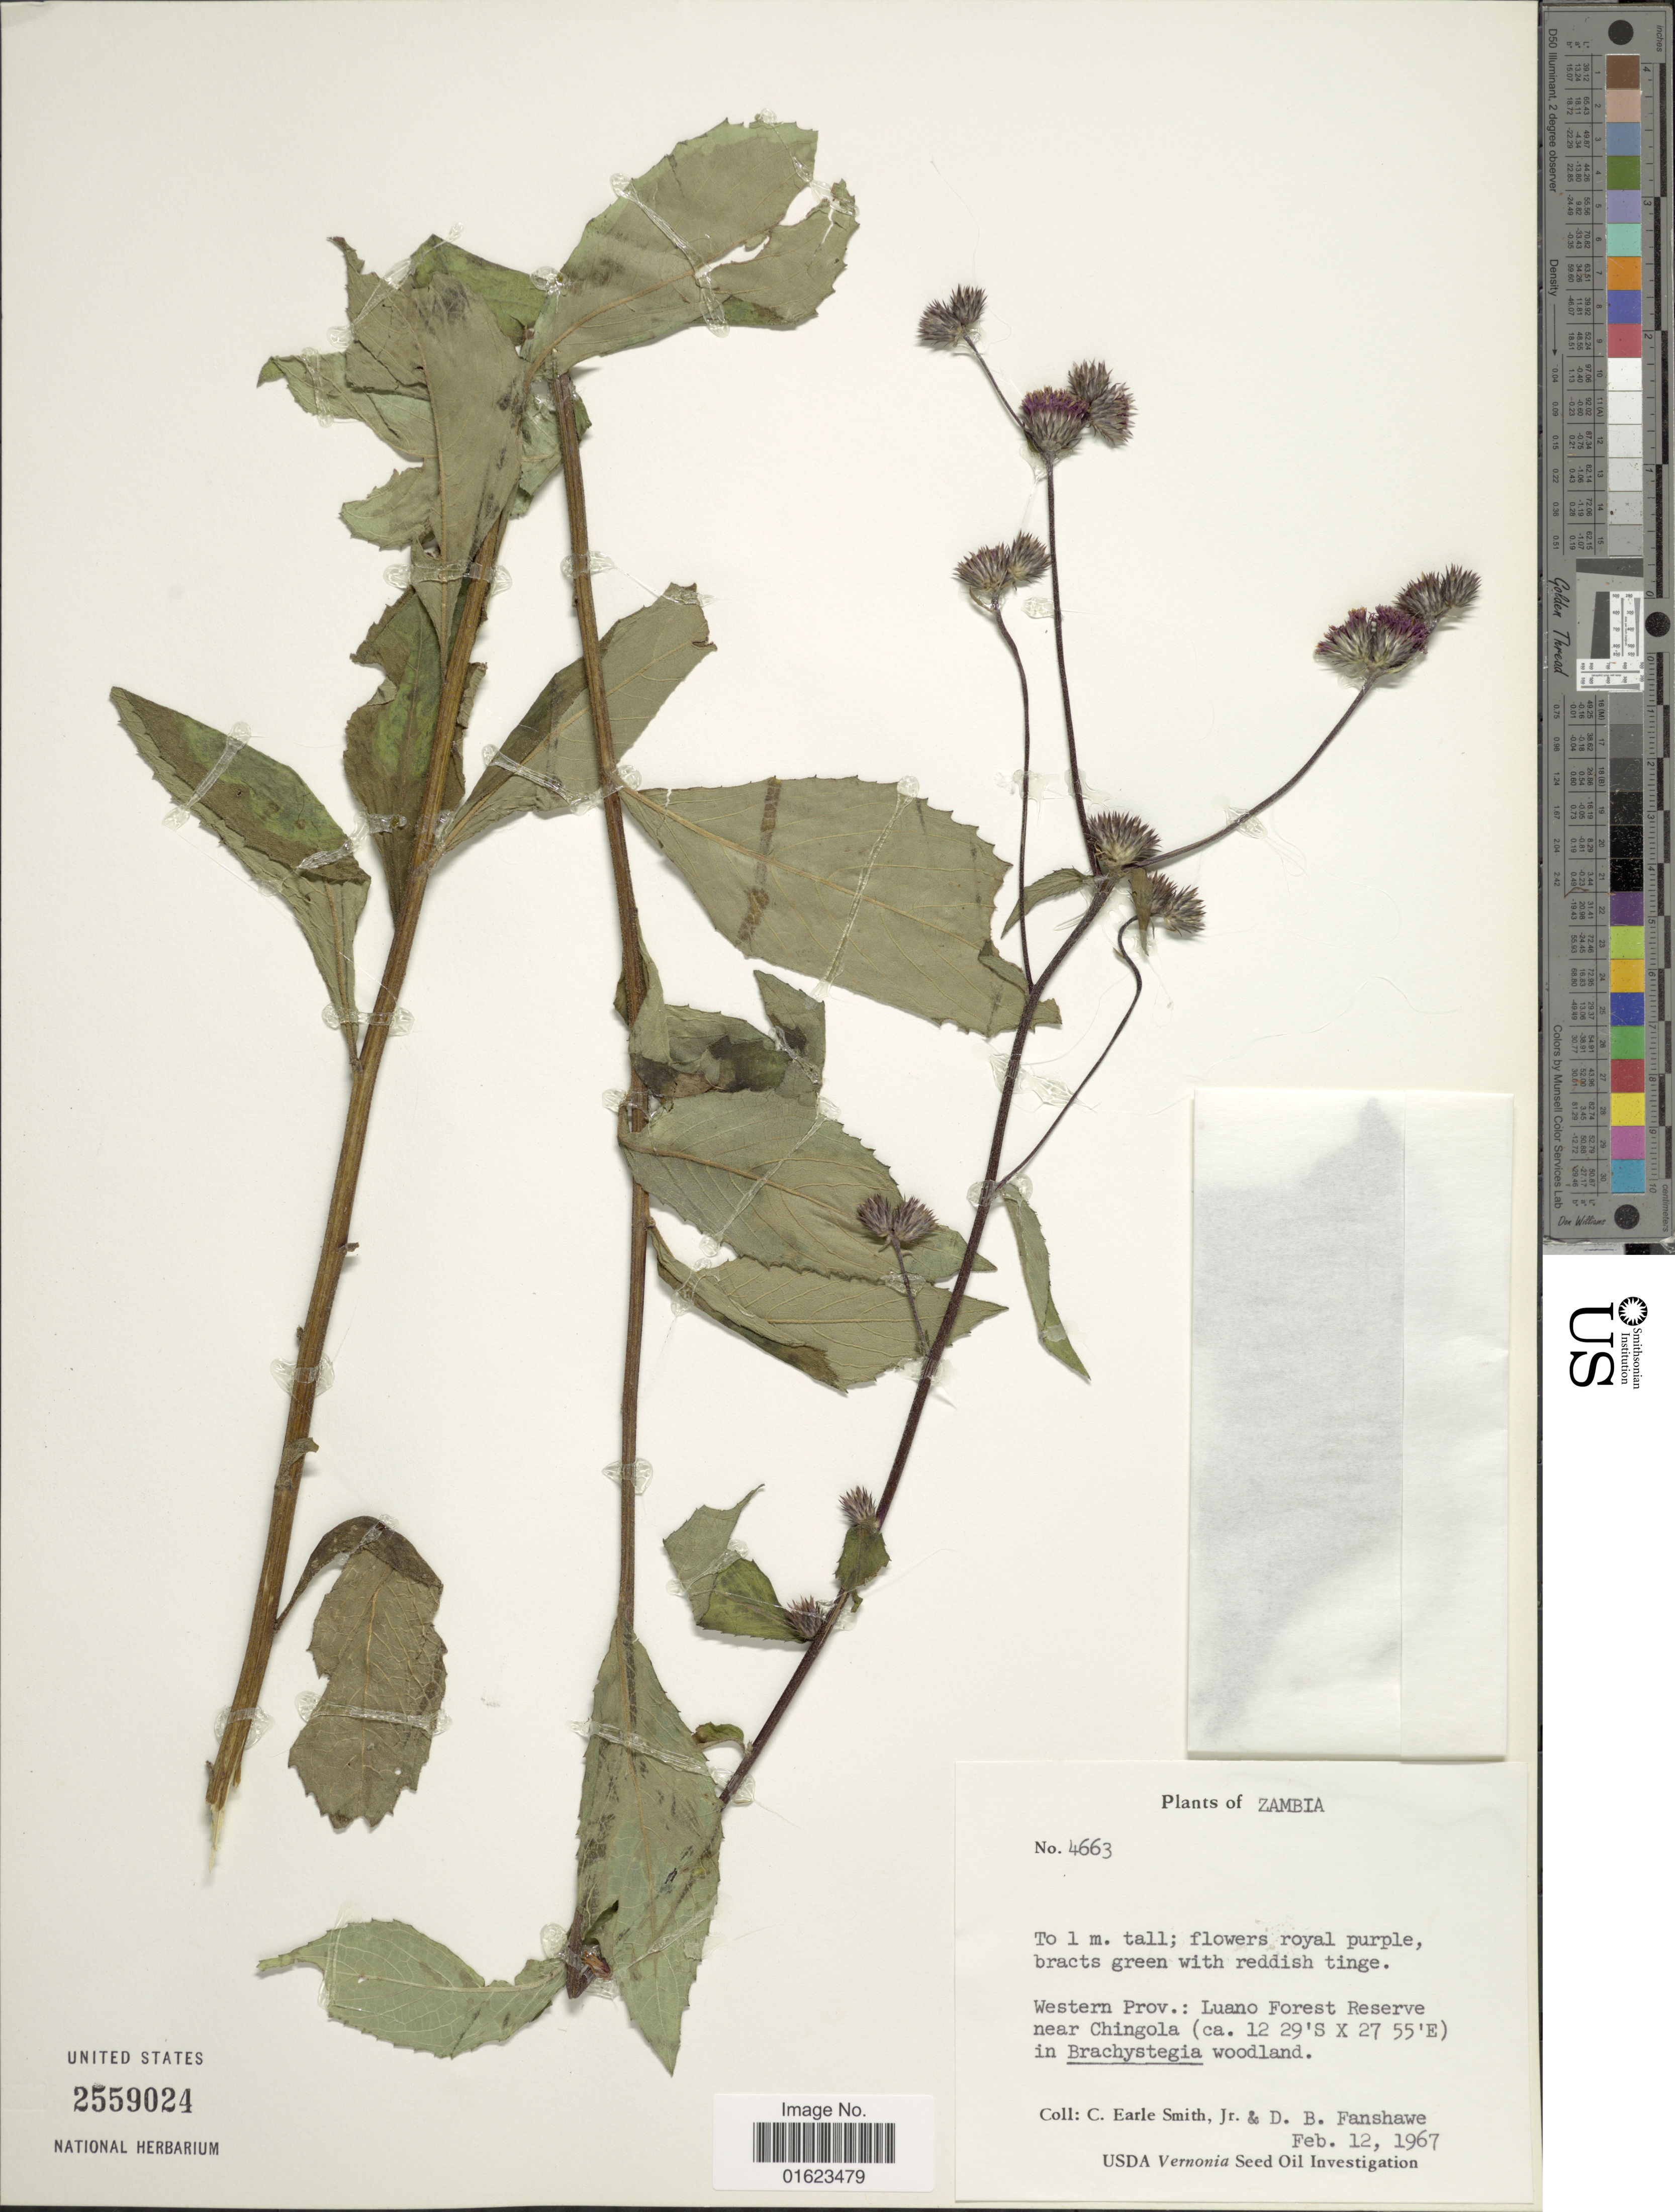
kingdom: Plantae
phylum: Tracheophyta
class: Magnoliopsida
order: Asterales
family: Asteraceae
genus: Erlangea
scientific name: Erlangea sp.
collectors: C. E. Smith Jr. & D. B. Fanshawe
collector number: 4663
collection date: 1967-02-12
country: Zambia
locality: Zambia. Western Prov.: Luano Forest Reserve near Chingola.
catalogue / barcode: US 2559024